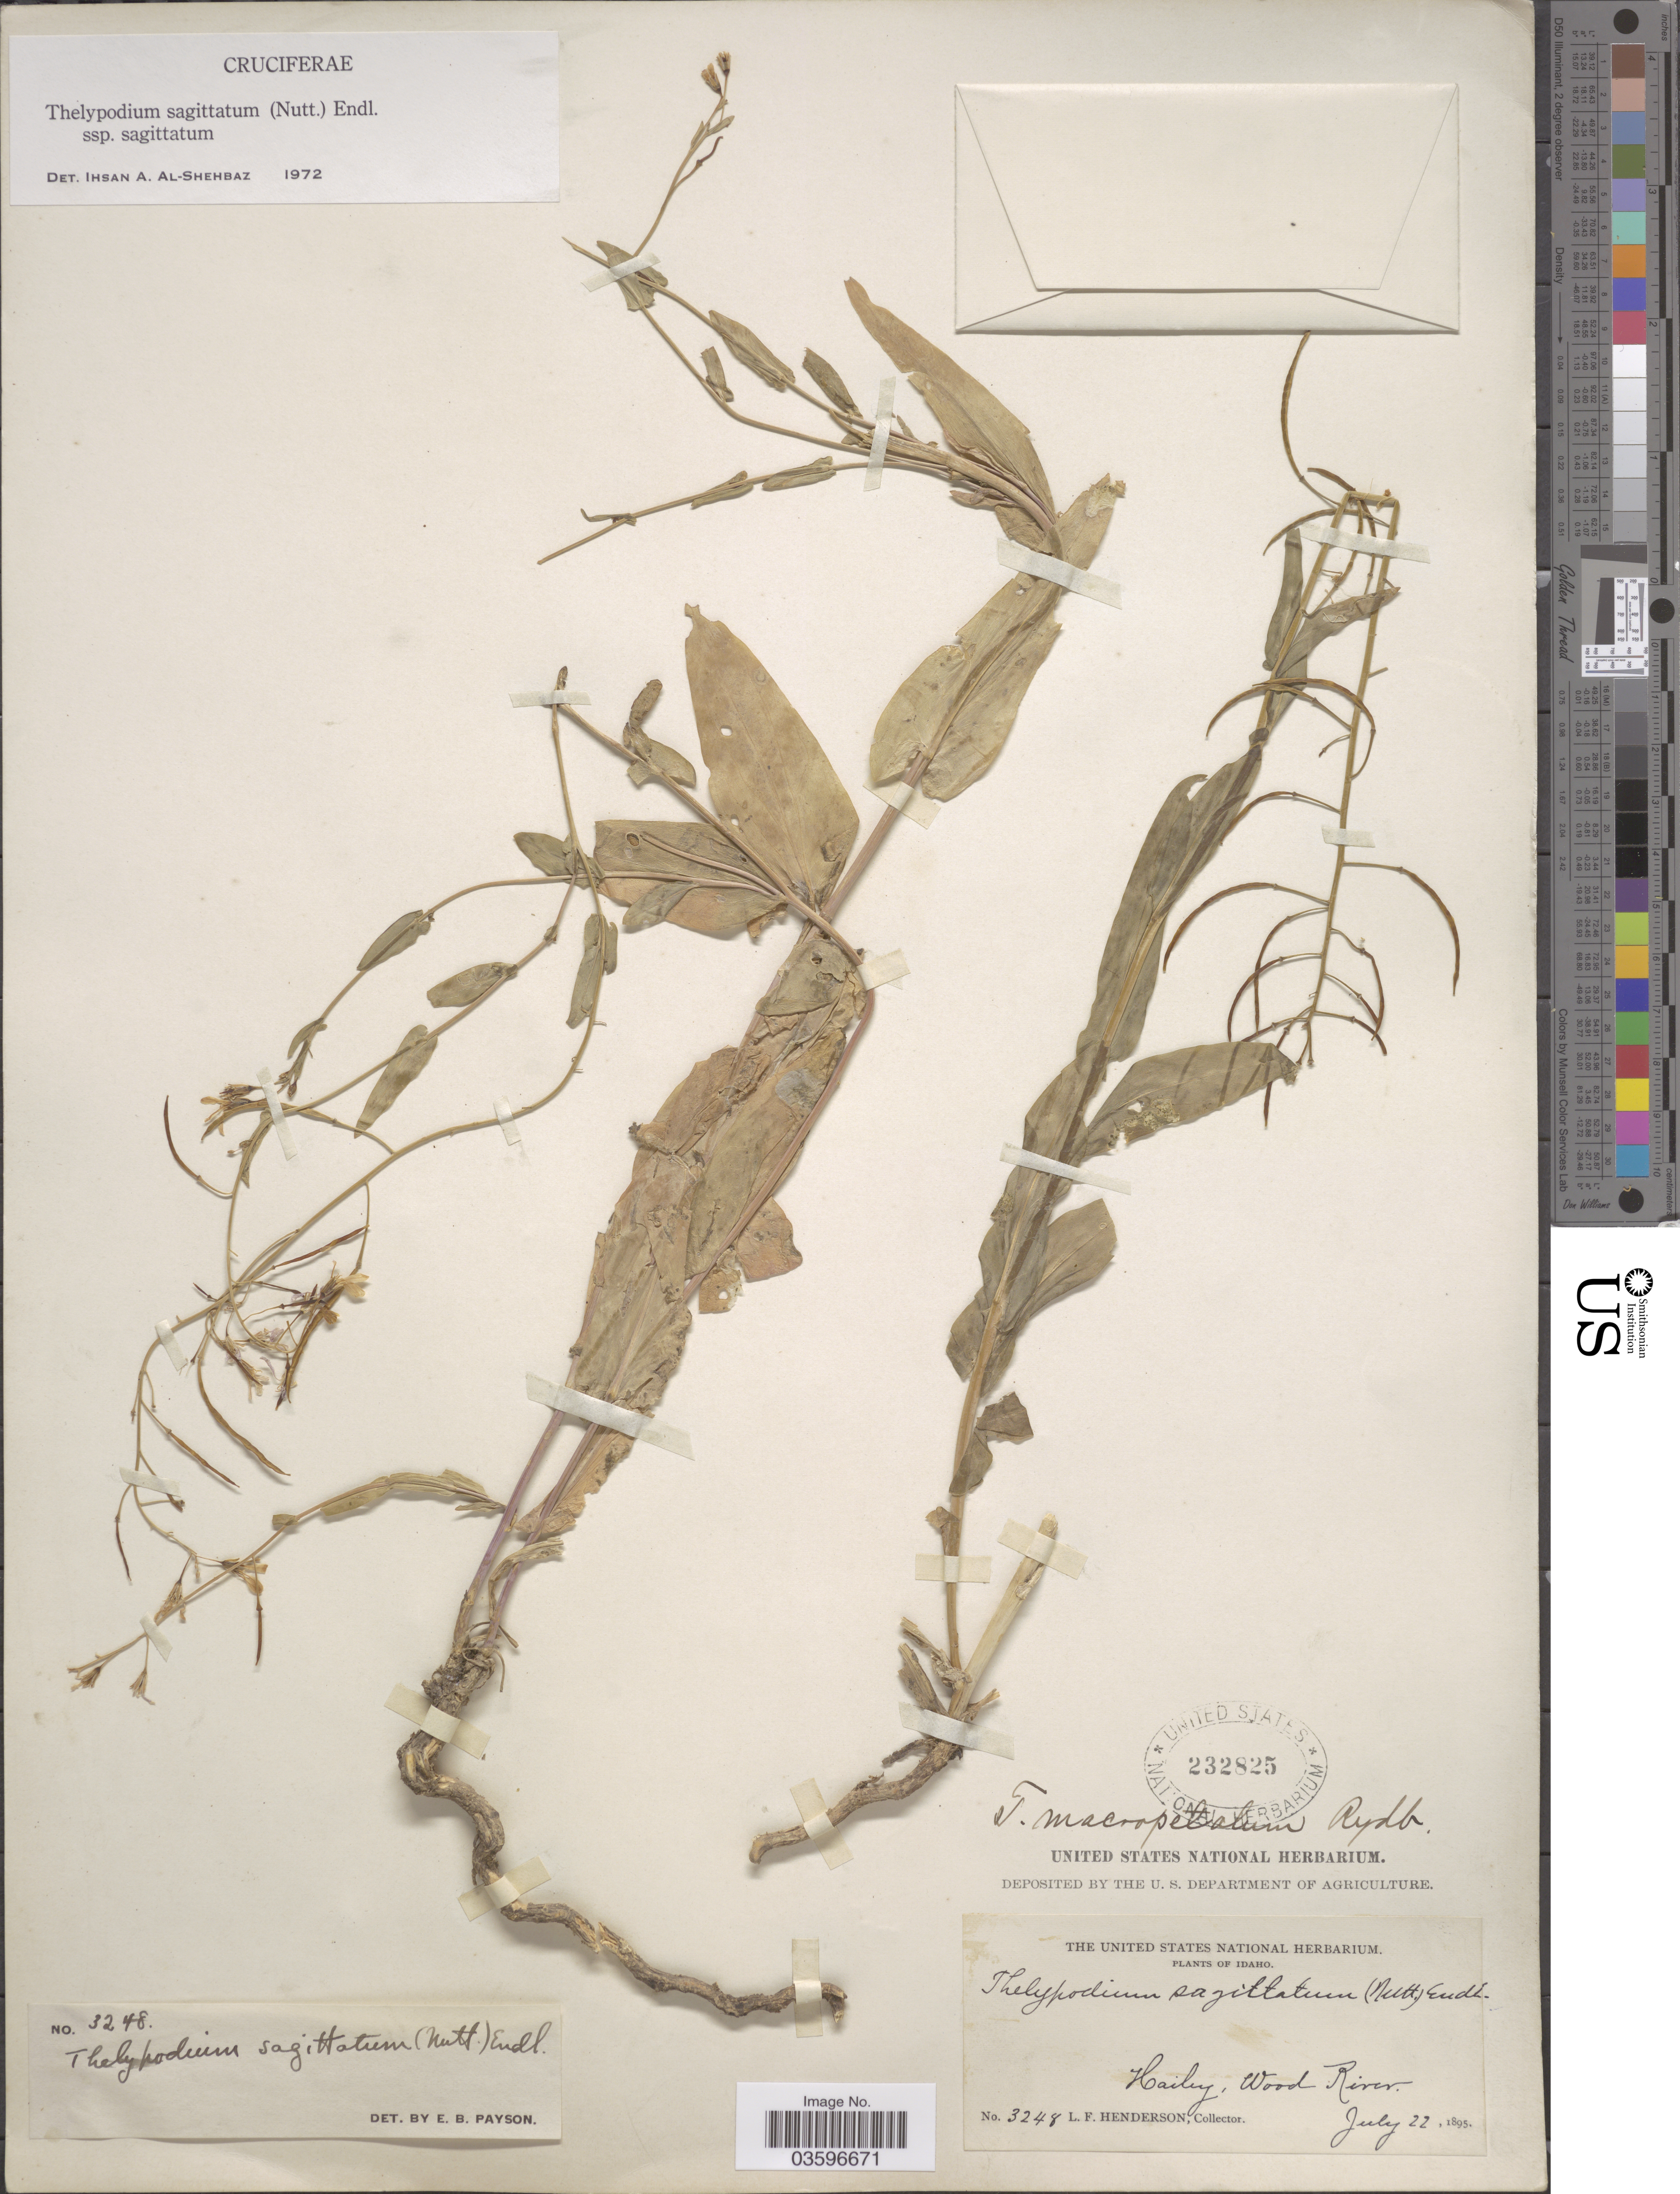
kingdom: Plantae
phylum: Tracheophyta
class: Magnoliopsida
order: Brassicales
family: Brassicaceae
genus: Thelypodium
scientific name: Thelypodium sagittatum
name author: (Nutt.) Endl.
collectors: L. Henderson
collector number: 3248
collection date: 1895-07-22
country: United States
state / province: Idaho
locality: Hailey, Wood River.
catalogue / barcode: US 323825